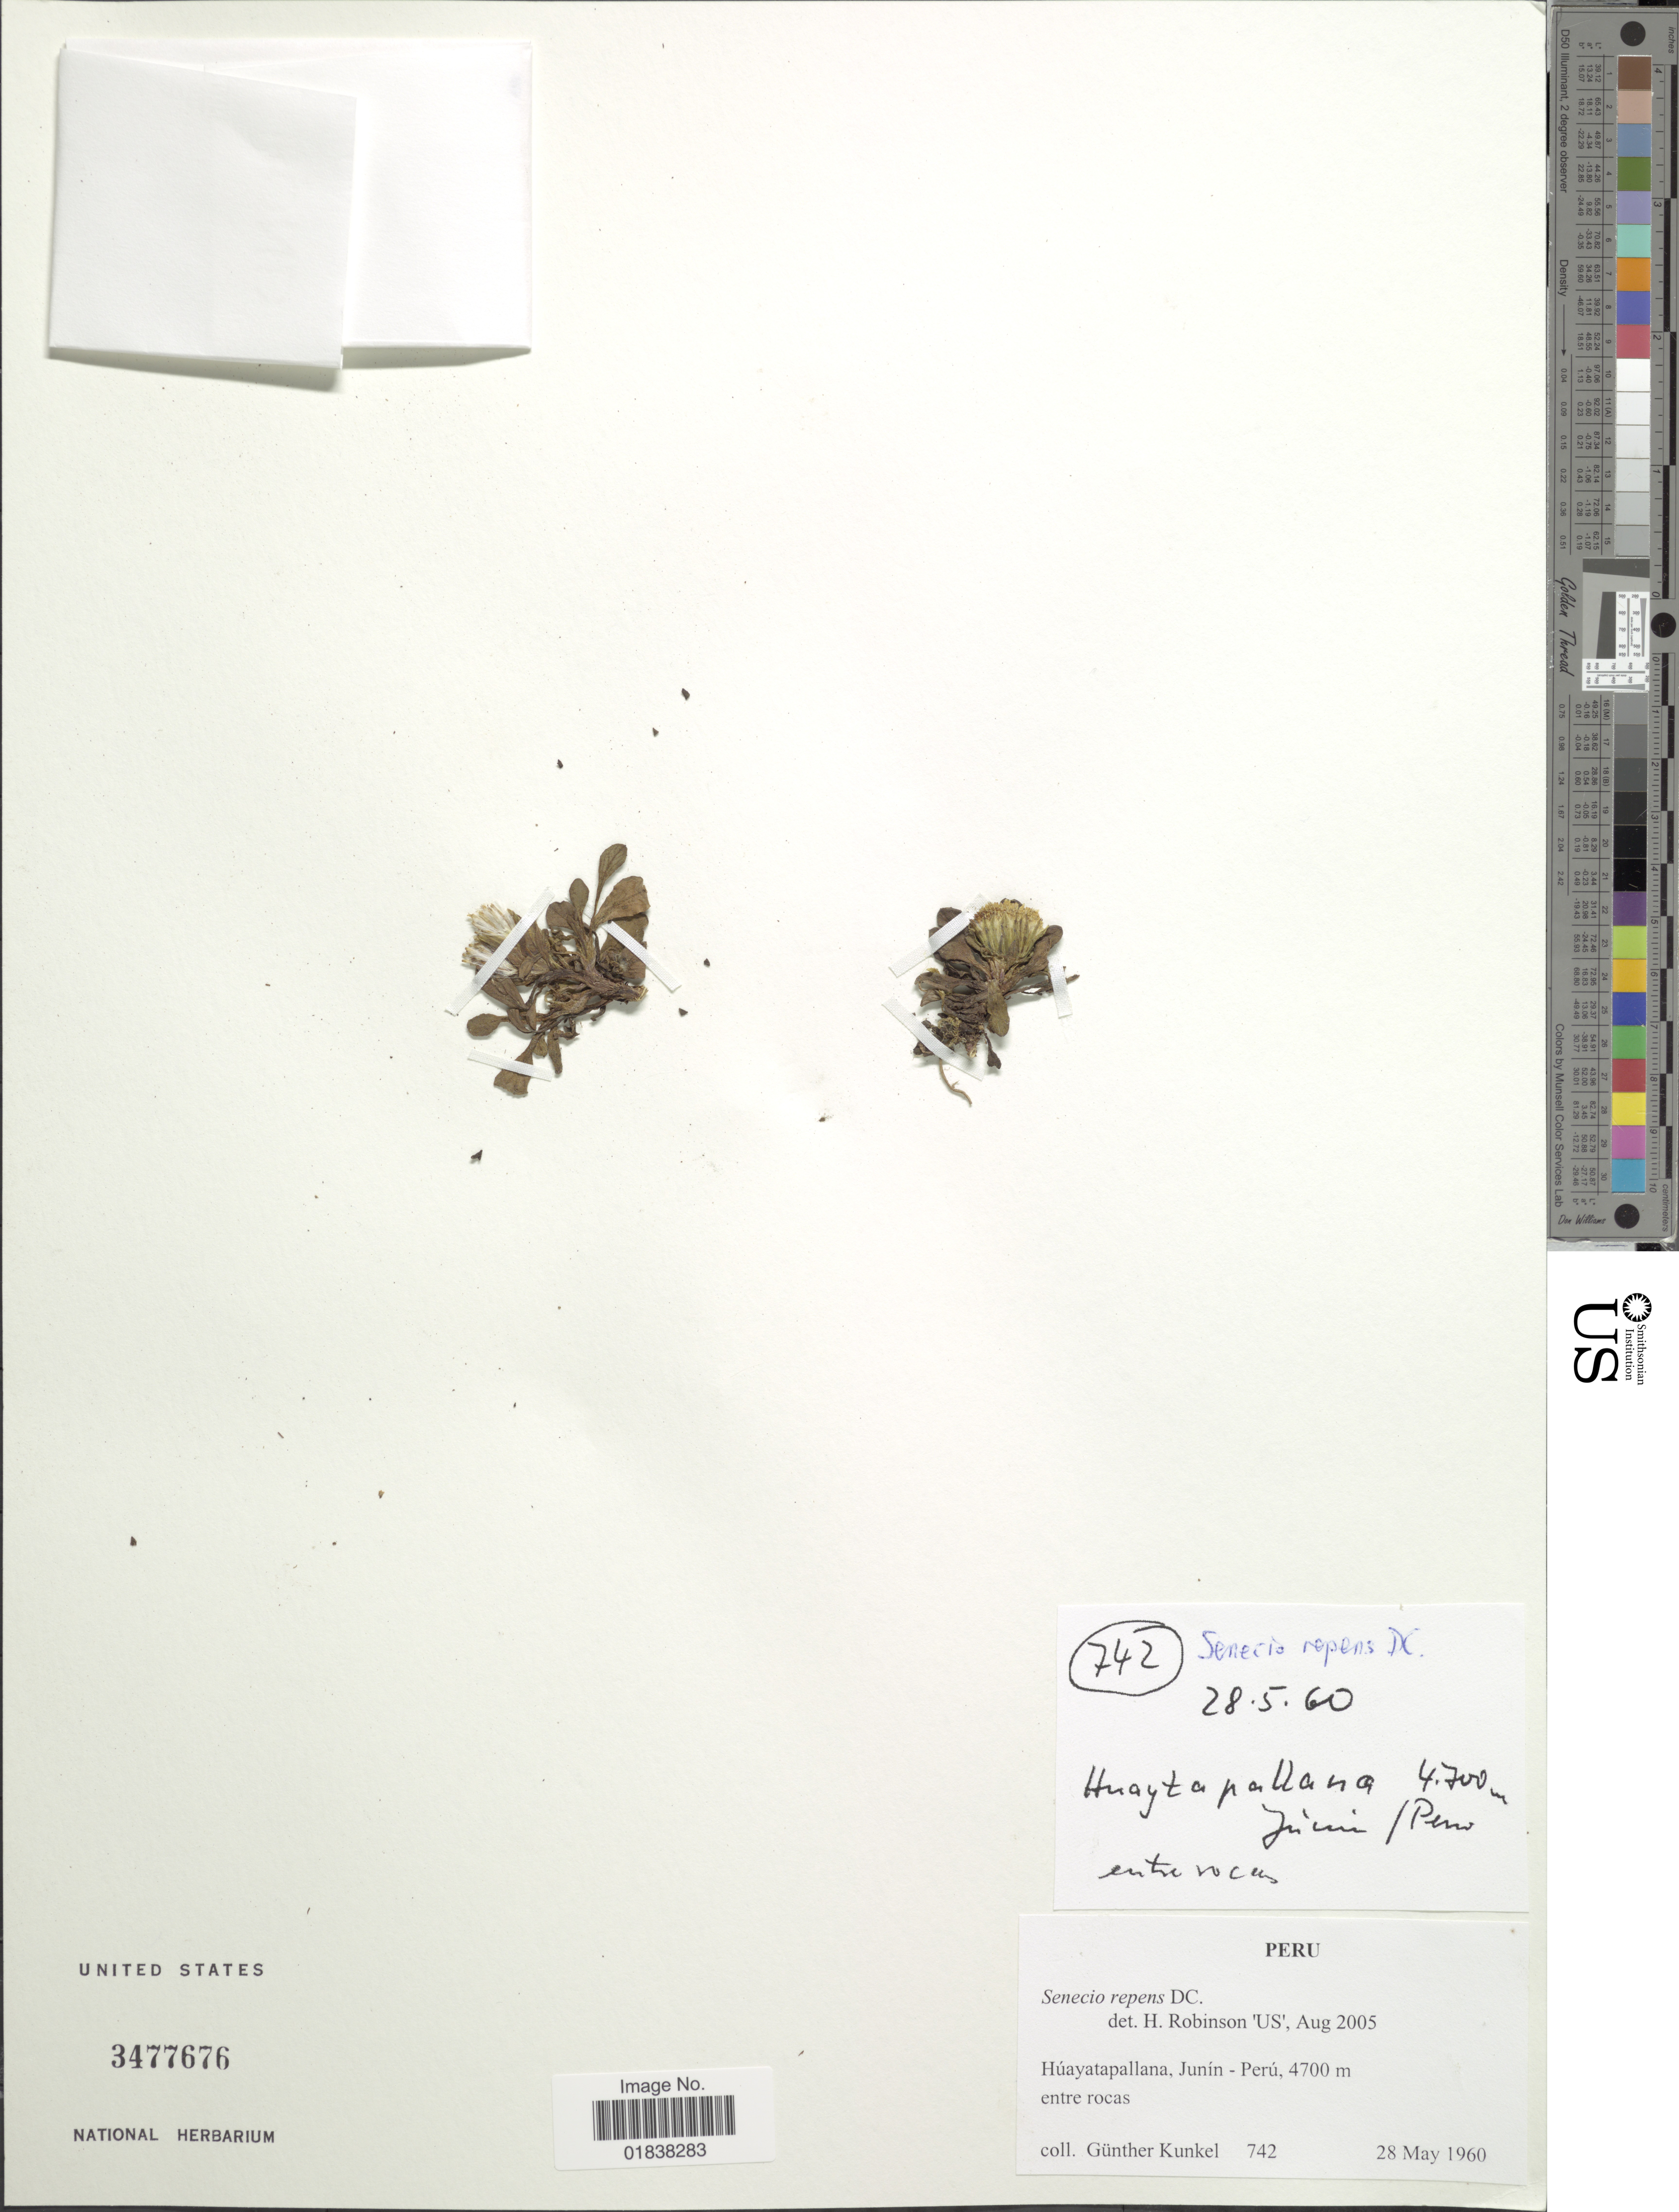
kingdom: Plantae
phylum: Tracheophyta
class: Magnoliopsida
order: Asterales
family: Asteraceae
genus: Senecio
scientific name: Senecio repens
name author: DC.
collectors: G. Kunkel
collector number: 742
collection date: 1960-05-28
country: Peru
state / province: Junín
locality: Huayatapallana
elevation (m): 4700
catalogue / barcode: US 3477676